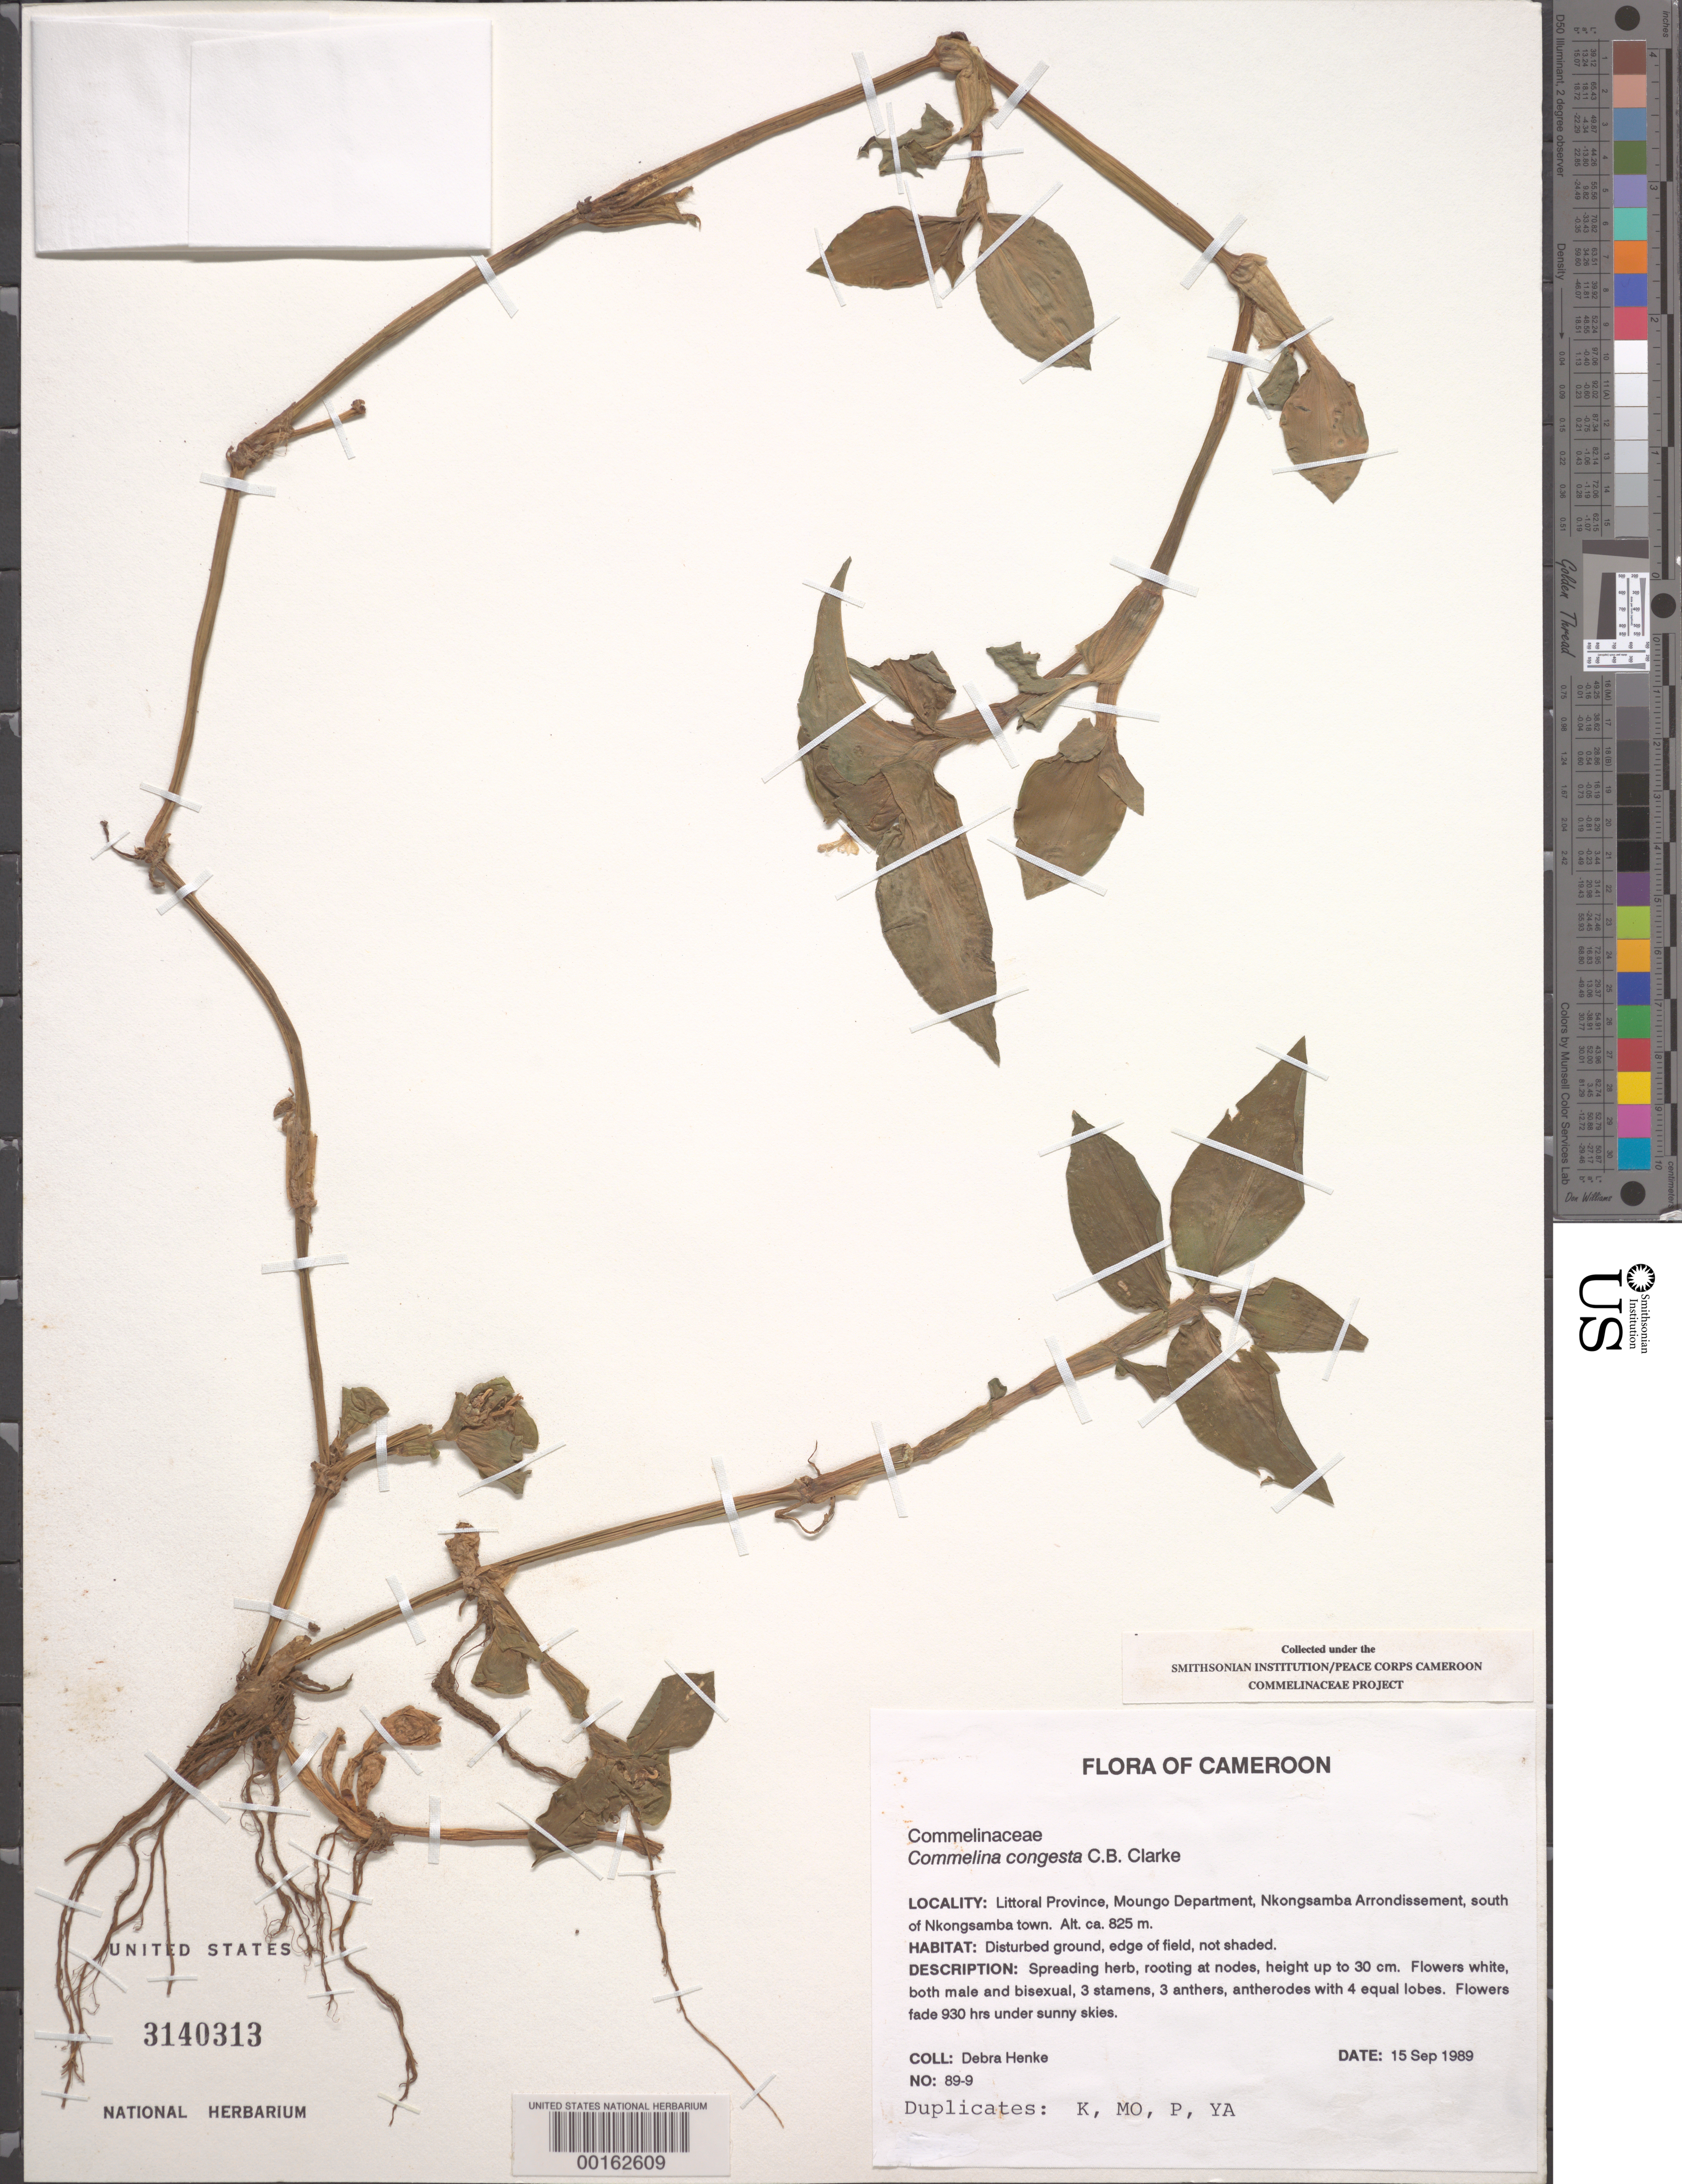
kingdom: Plantae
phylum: Tracheophyta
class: Liliopsida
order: Commelinales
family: Commelinaceae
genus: Commelina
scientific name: Commelina congesta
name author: C.B. Clarke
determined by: Faden, Robert B., (US), Smithsonian Institution - National Museum of Natural History (UNITED STATES)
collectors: D. Henke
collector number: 89-9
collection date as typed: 15 Sep 1989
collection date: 1989-09-15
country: Cameroon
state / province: Littoral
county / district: Mungo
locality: Nkongsamba arrondissement, s of nkongsamba town.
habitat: Disturbed ground, edge of field, not shaded.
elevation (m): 825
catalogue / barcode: US 3140313